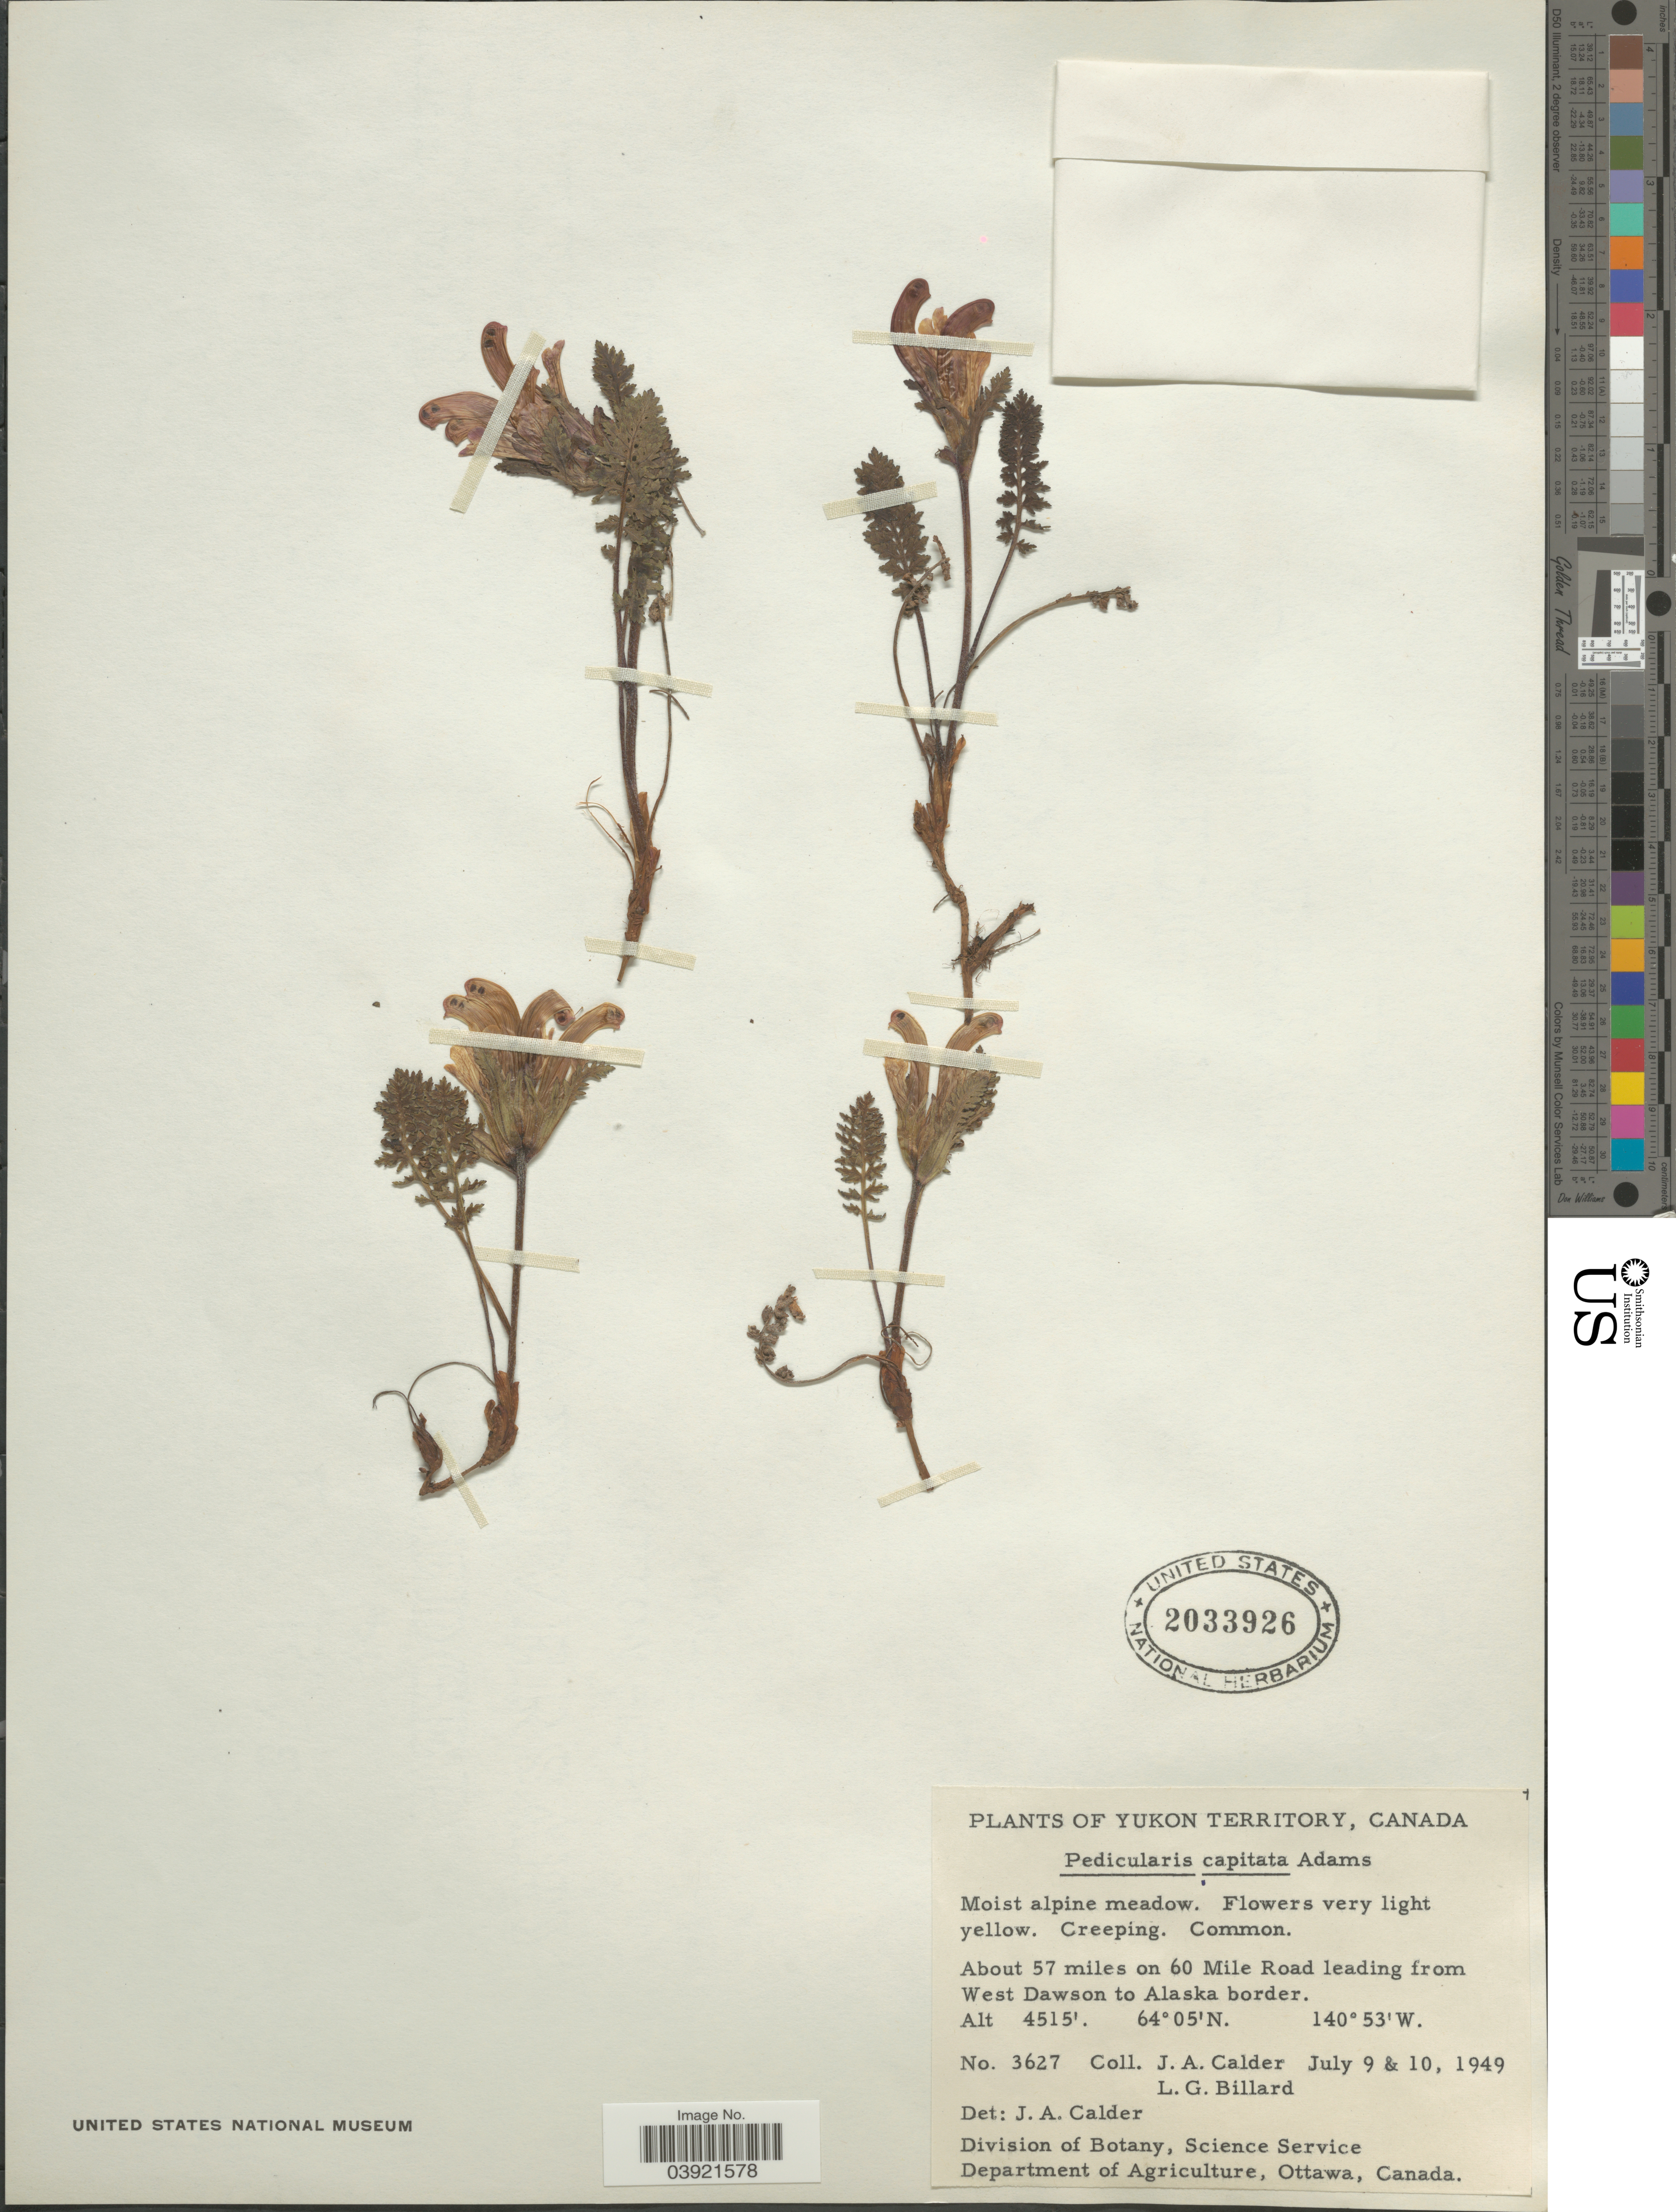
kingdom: Plantae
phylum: Tracheophyta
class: Magnoliopsida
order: Lamiales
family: Orobanchaceae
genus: Pedicularis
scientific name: Pedicularis capitata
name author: Adams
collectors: J. A. Calder & L. Billard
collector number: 3627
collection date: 1949-07-09/1949-07-10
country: Canada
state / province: Yukon Territory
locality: About 57 miles on 60 Mile Road leading from West Dawson to Alaska border.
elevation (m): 1376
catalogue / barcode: US 2033926